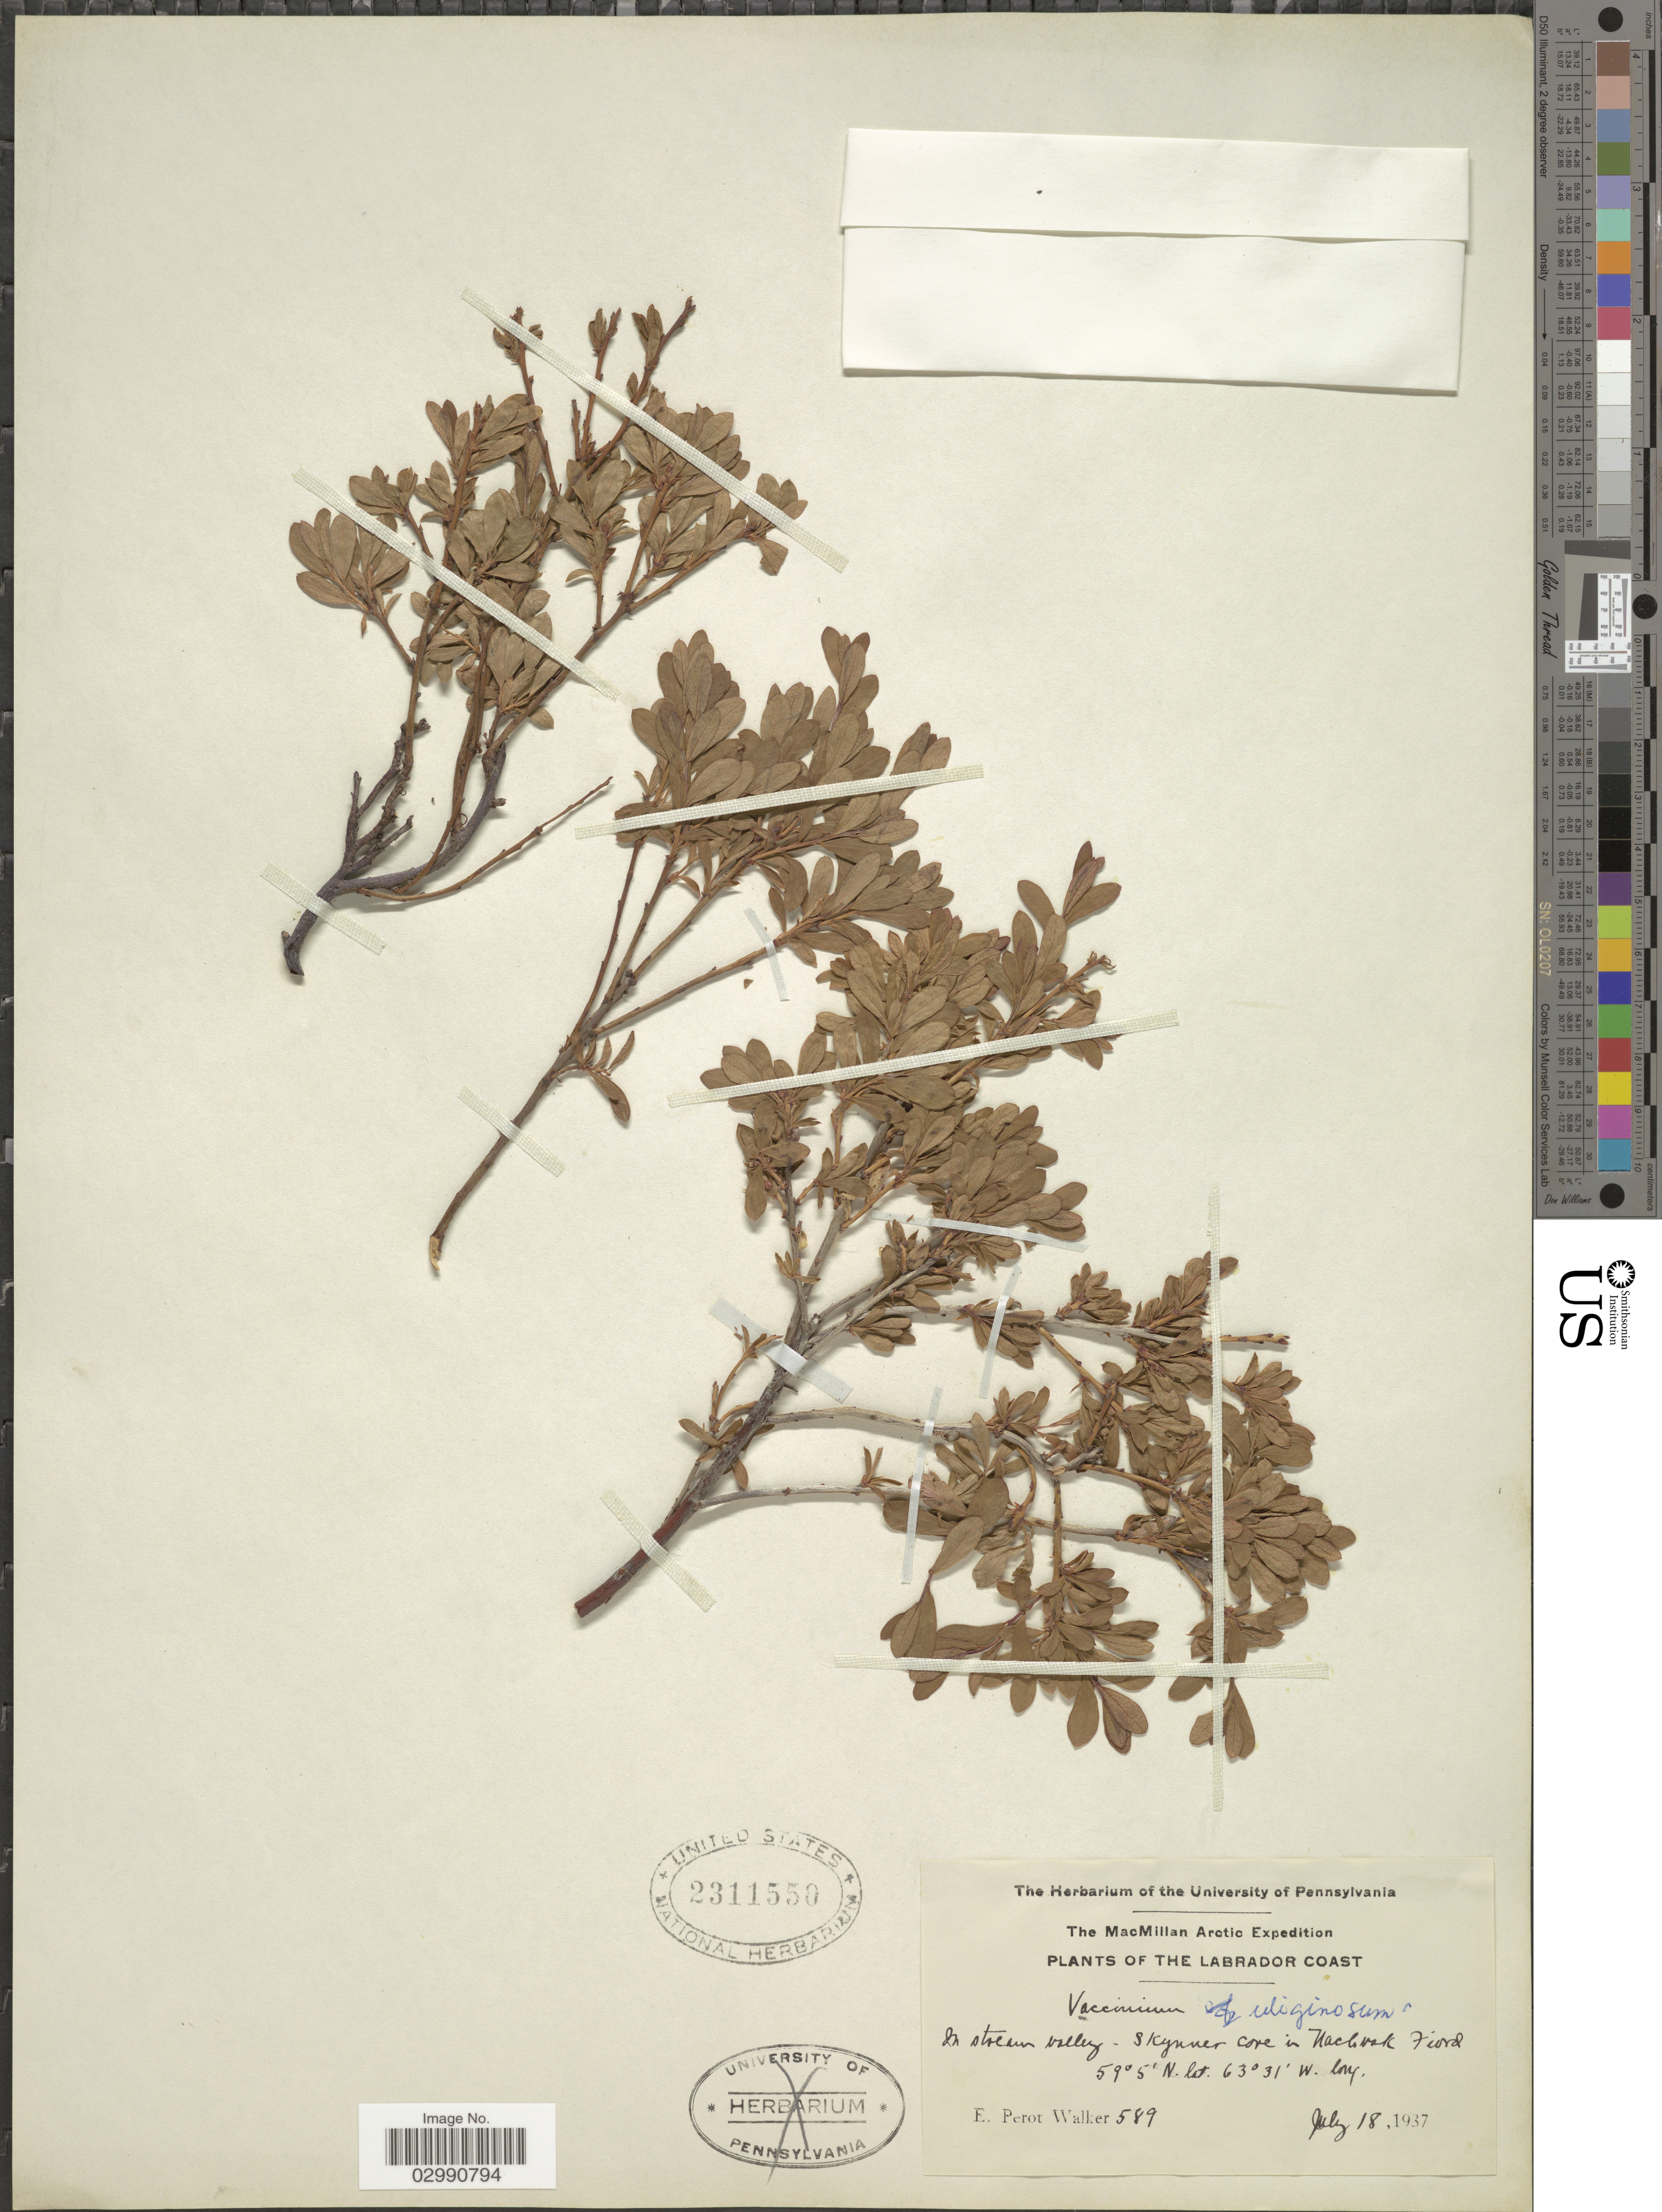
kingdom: Plantae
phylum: Tracheophyta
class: Magnoliopsida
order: Ericales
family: Ericaceae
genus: Vaccinium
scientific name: Vaccinium sp.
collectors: E. Walker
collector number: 589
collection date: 1937-07-18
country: Canada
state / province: Newfoundland and Labrador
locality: The MacMillan Arctic, The Labrador Coast, In stream valley, Skynner cove in Nachvak Fiord.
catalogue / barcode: US 2311550